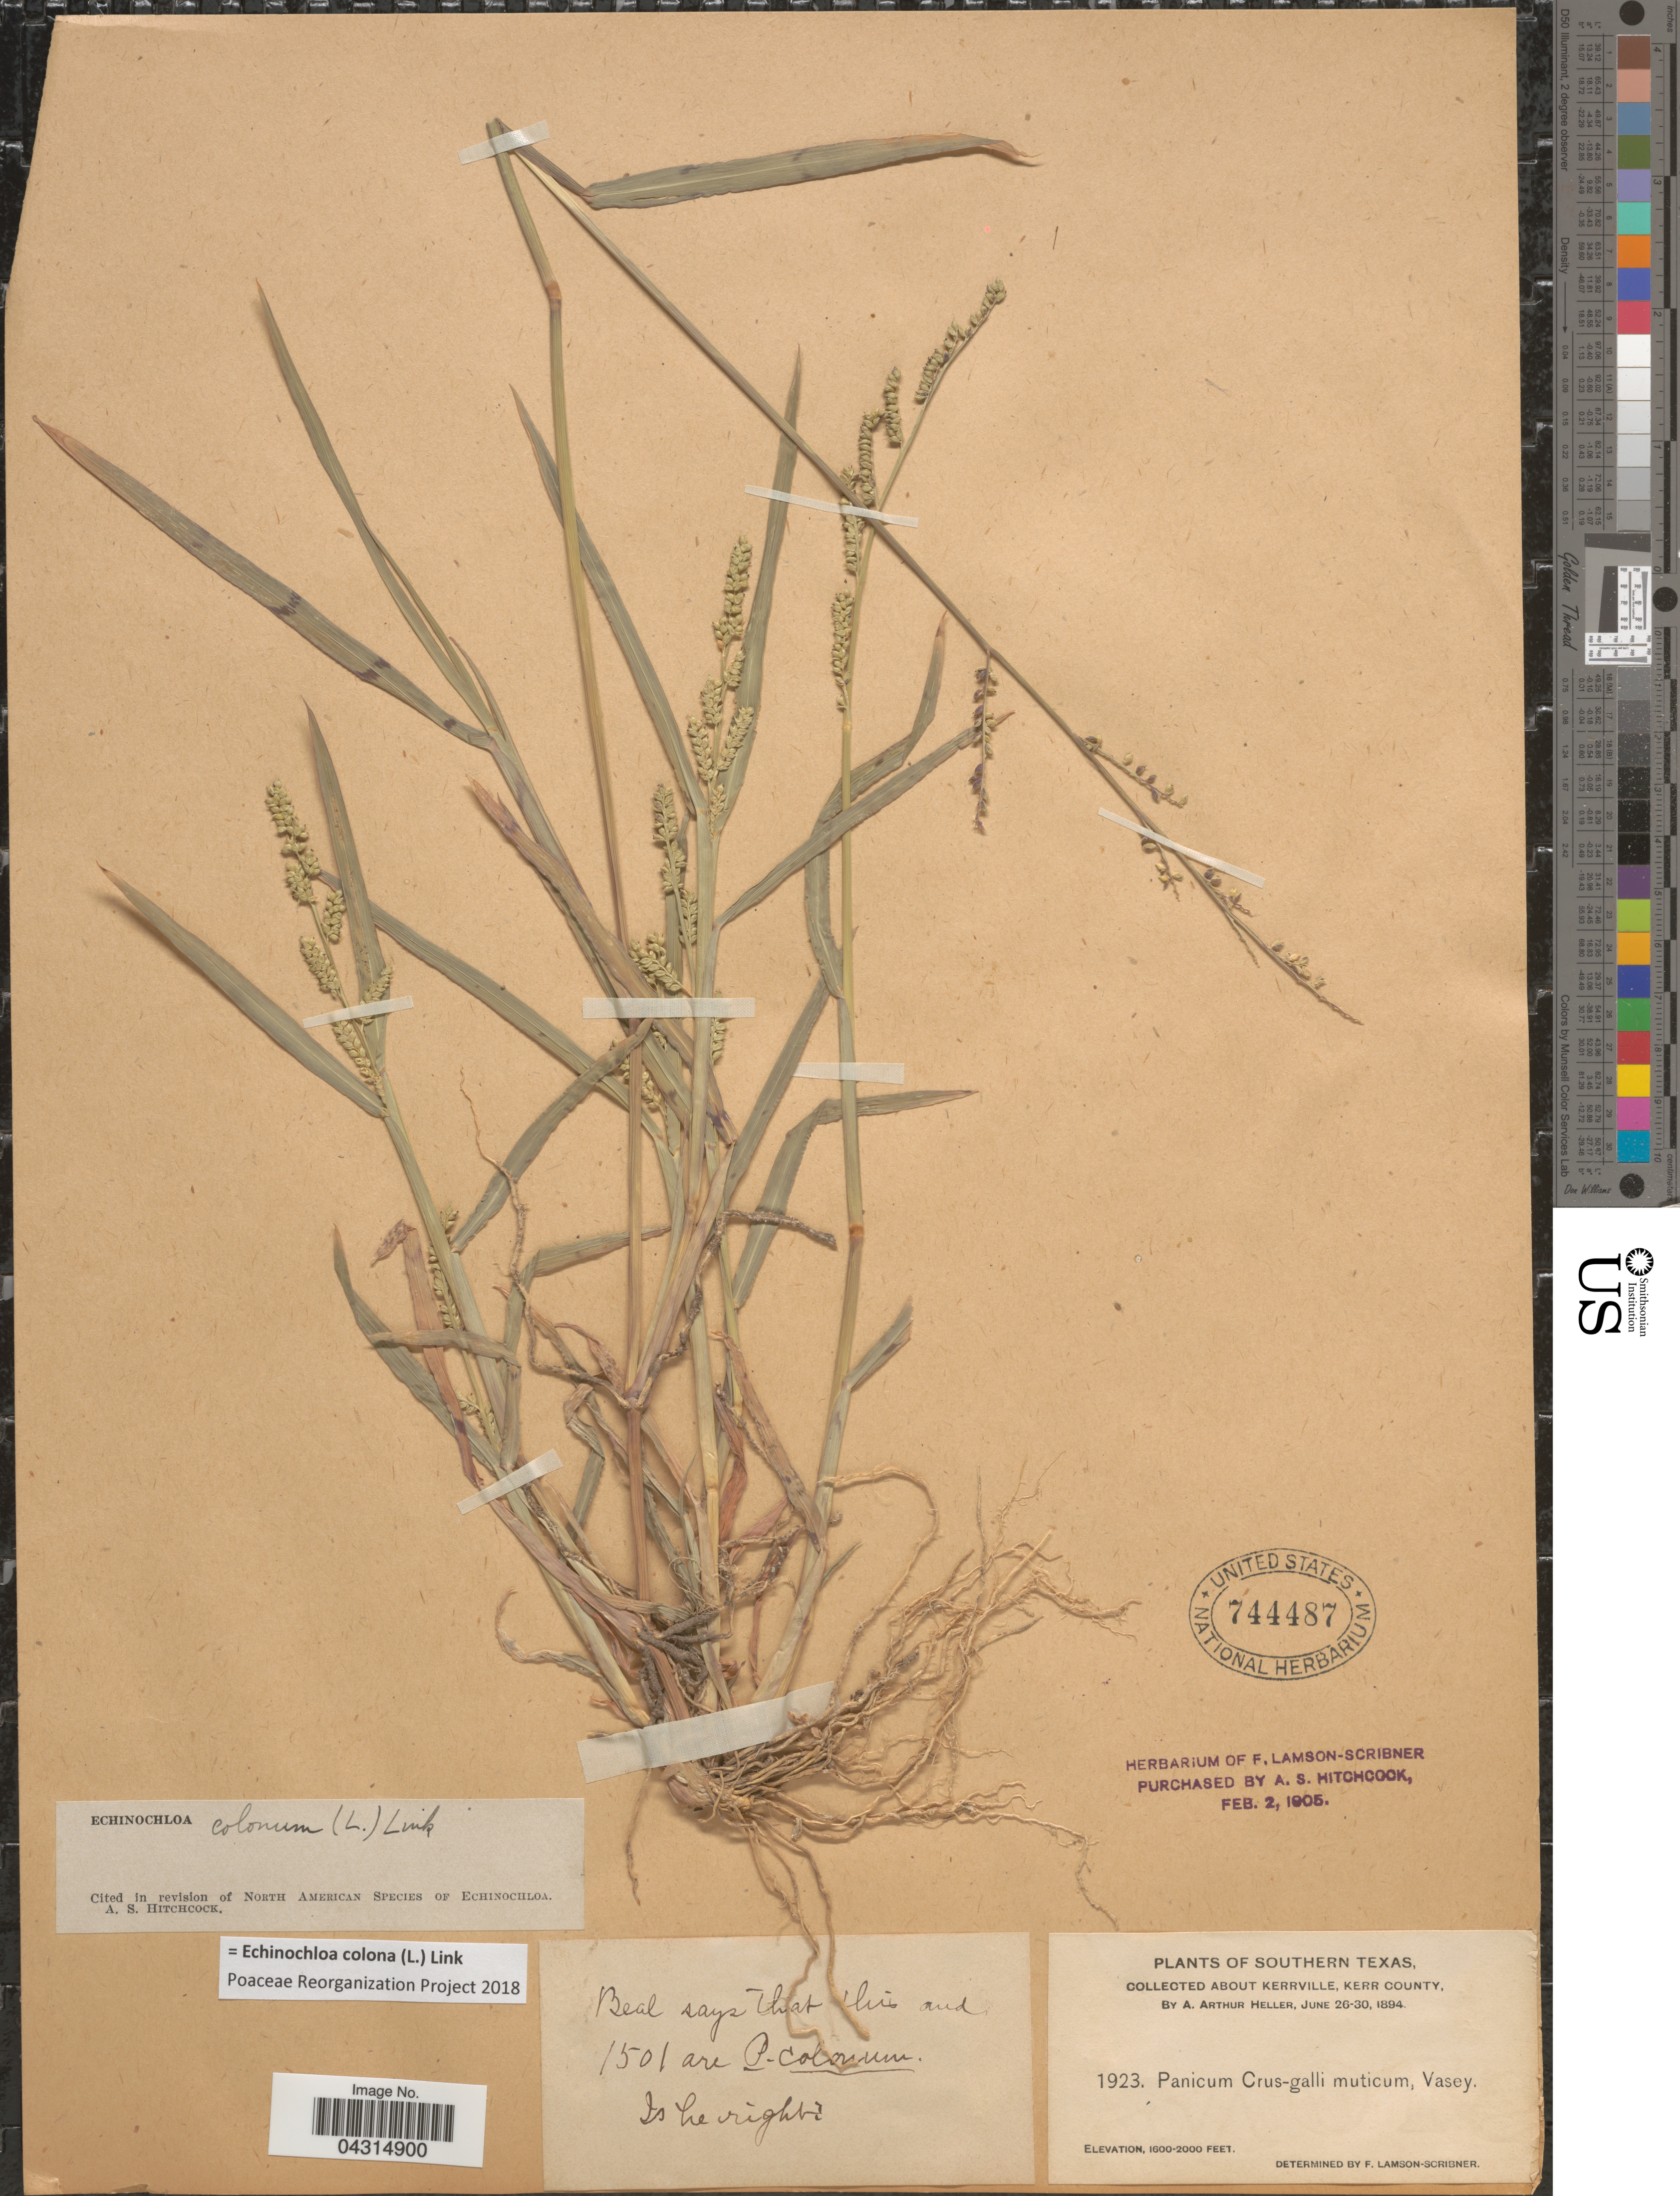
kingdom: Plantae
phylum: Tracheophyta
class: Liliopsida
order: Poales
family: Poaceae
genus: Echinochloa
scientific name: Echinochloa colona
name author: (L.) Link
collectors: A. A. Heller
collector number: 1923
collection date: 1894-06-26/1894-06-30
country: United States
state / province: Texas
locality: Southern Texas. About Kerrville, Kerr County.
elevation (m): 488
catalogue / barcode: US 744487